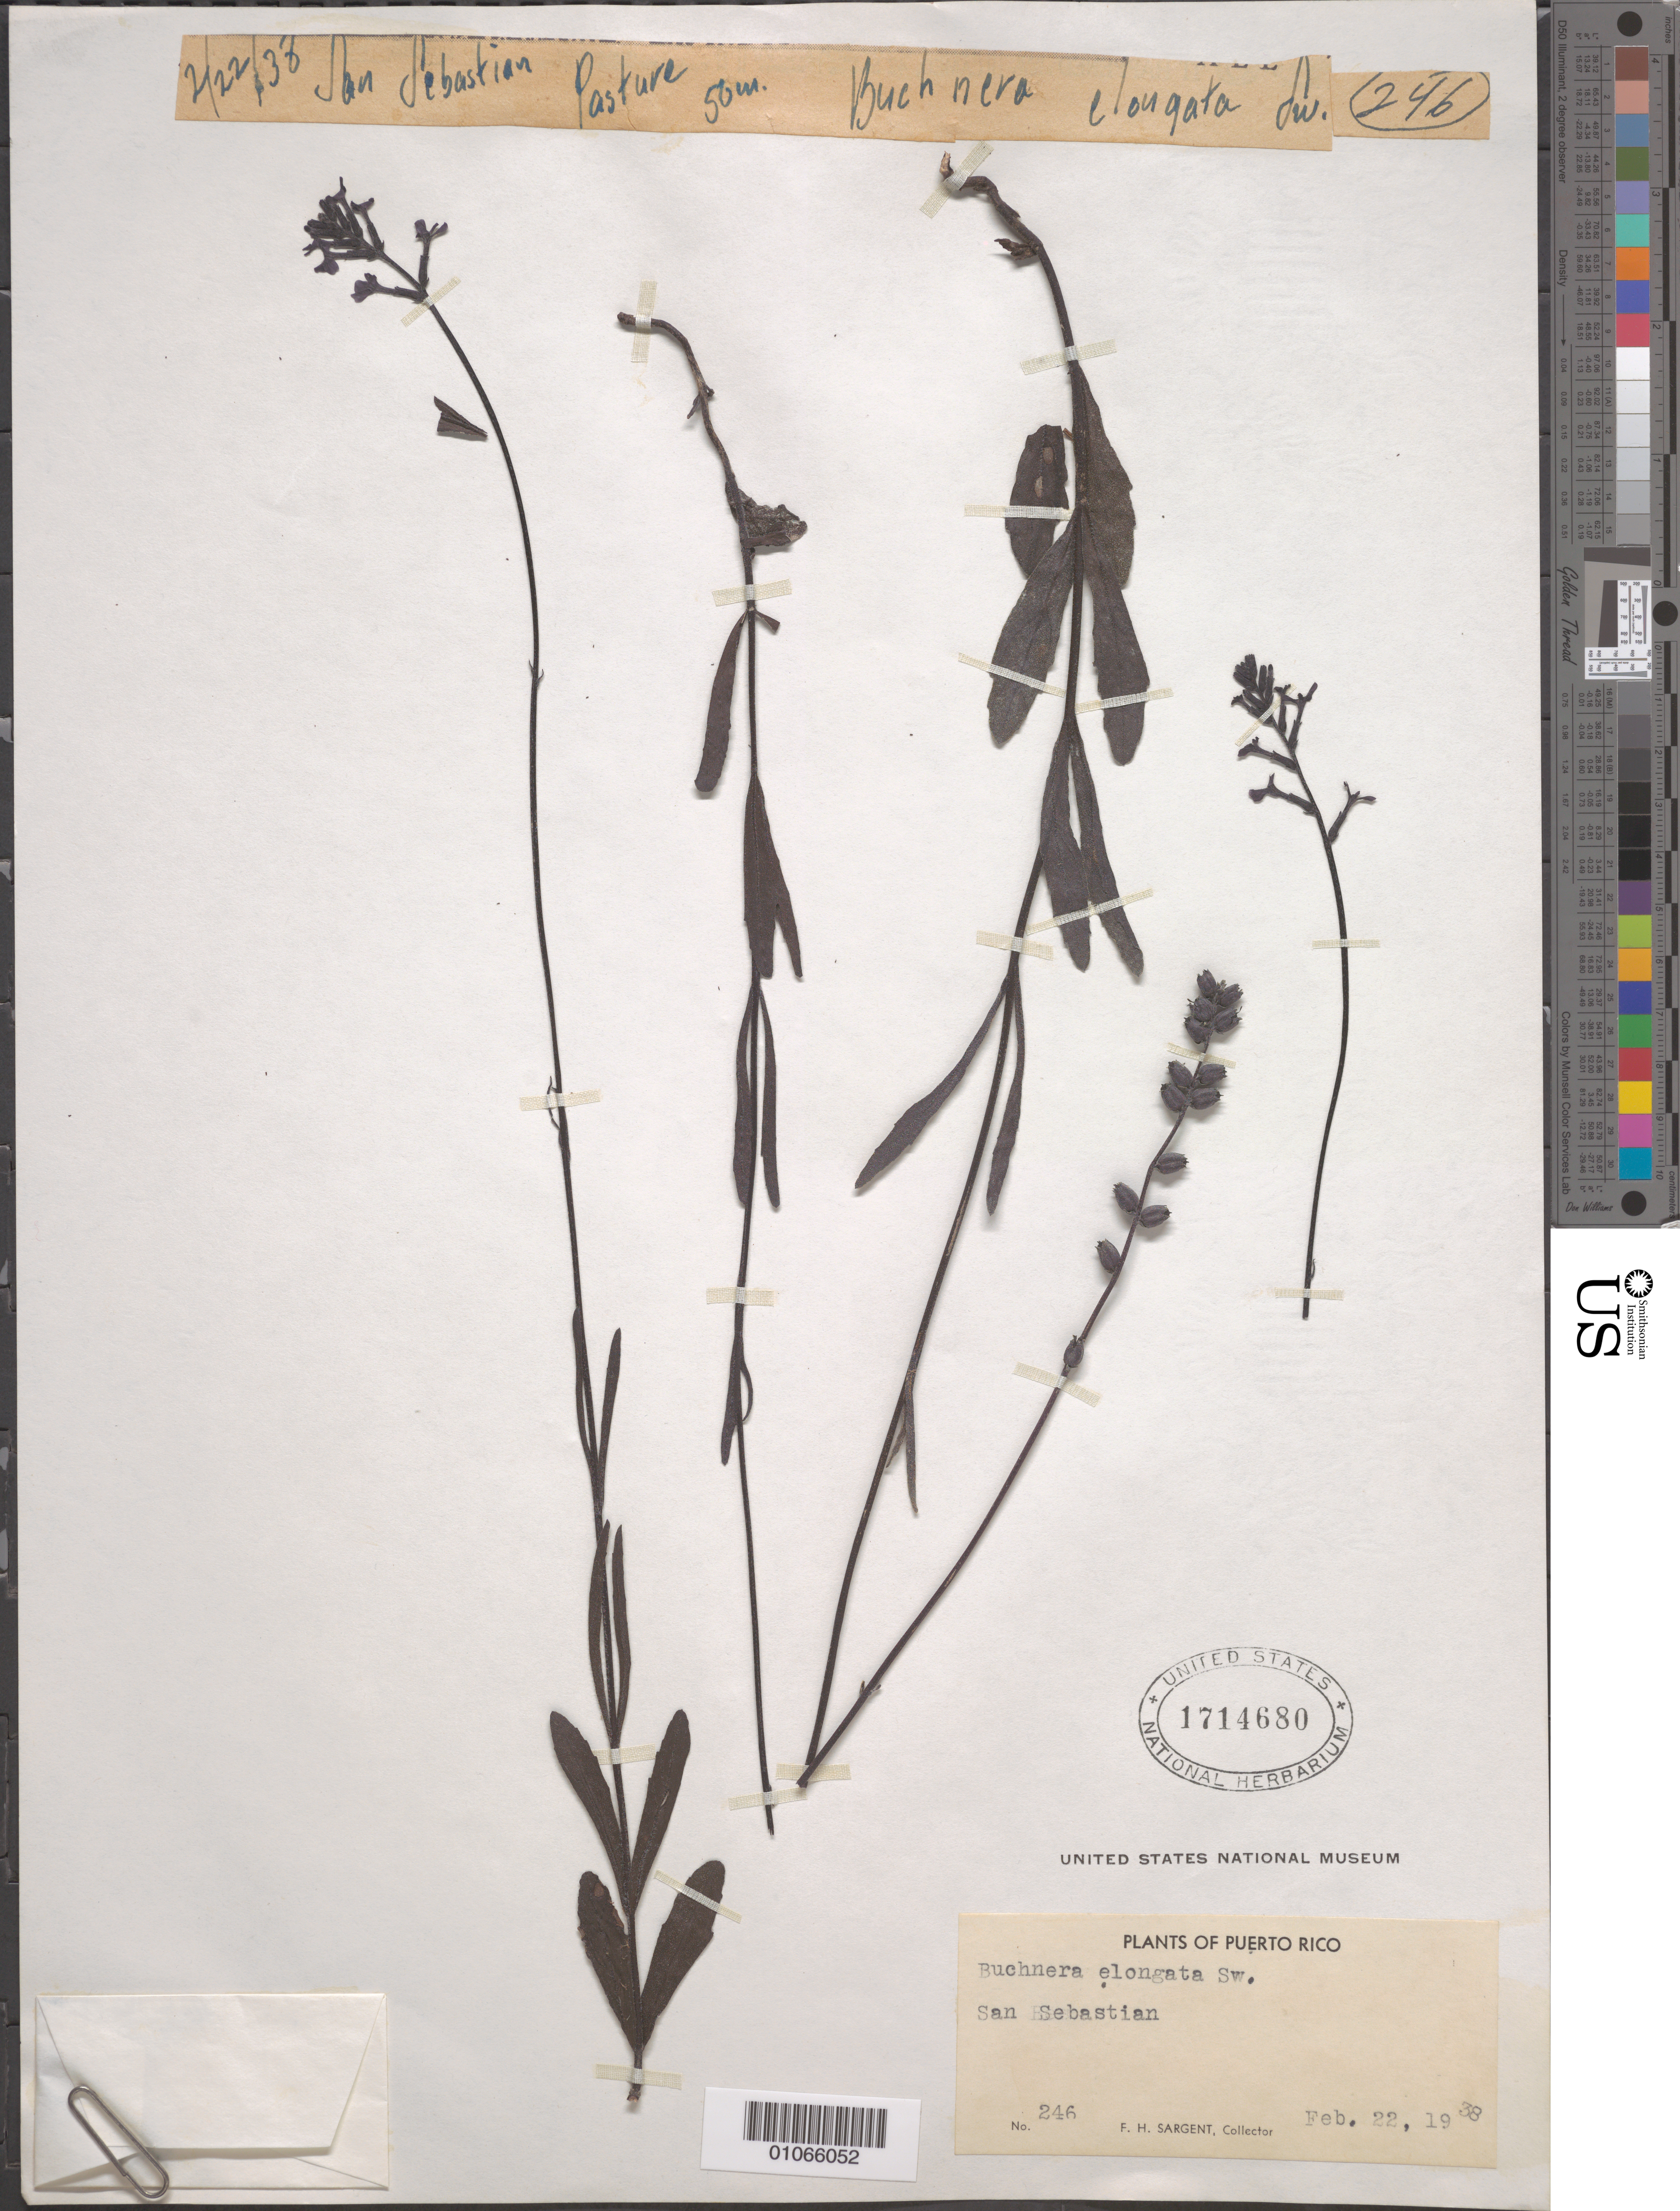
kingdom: Plantae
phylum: Tracheophyta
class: Magnoliopsida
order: Lamiales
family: Orobanchaceae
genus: Buchnera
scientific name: Buchnera elongata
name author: Sw.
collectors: F. H. Sargent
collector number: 246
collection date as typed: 22 Feb 1938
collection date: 1938-02-22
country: Puerto Rico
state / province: San Sebastián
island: Puerto Rico I.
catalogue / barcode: US 1714680